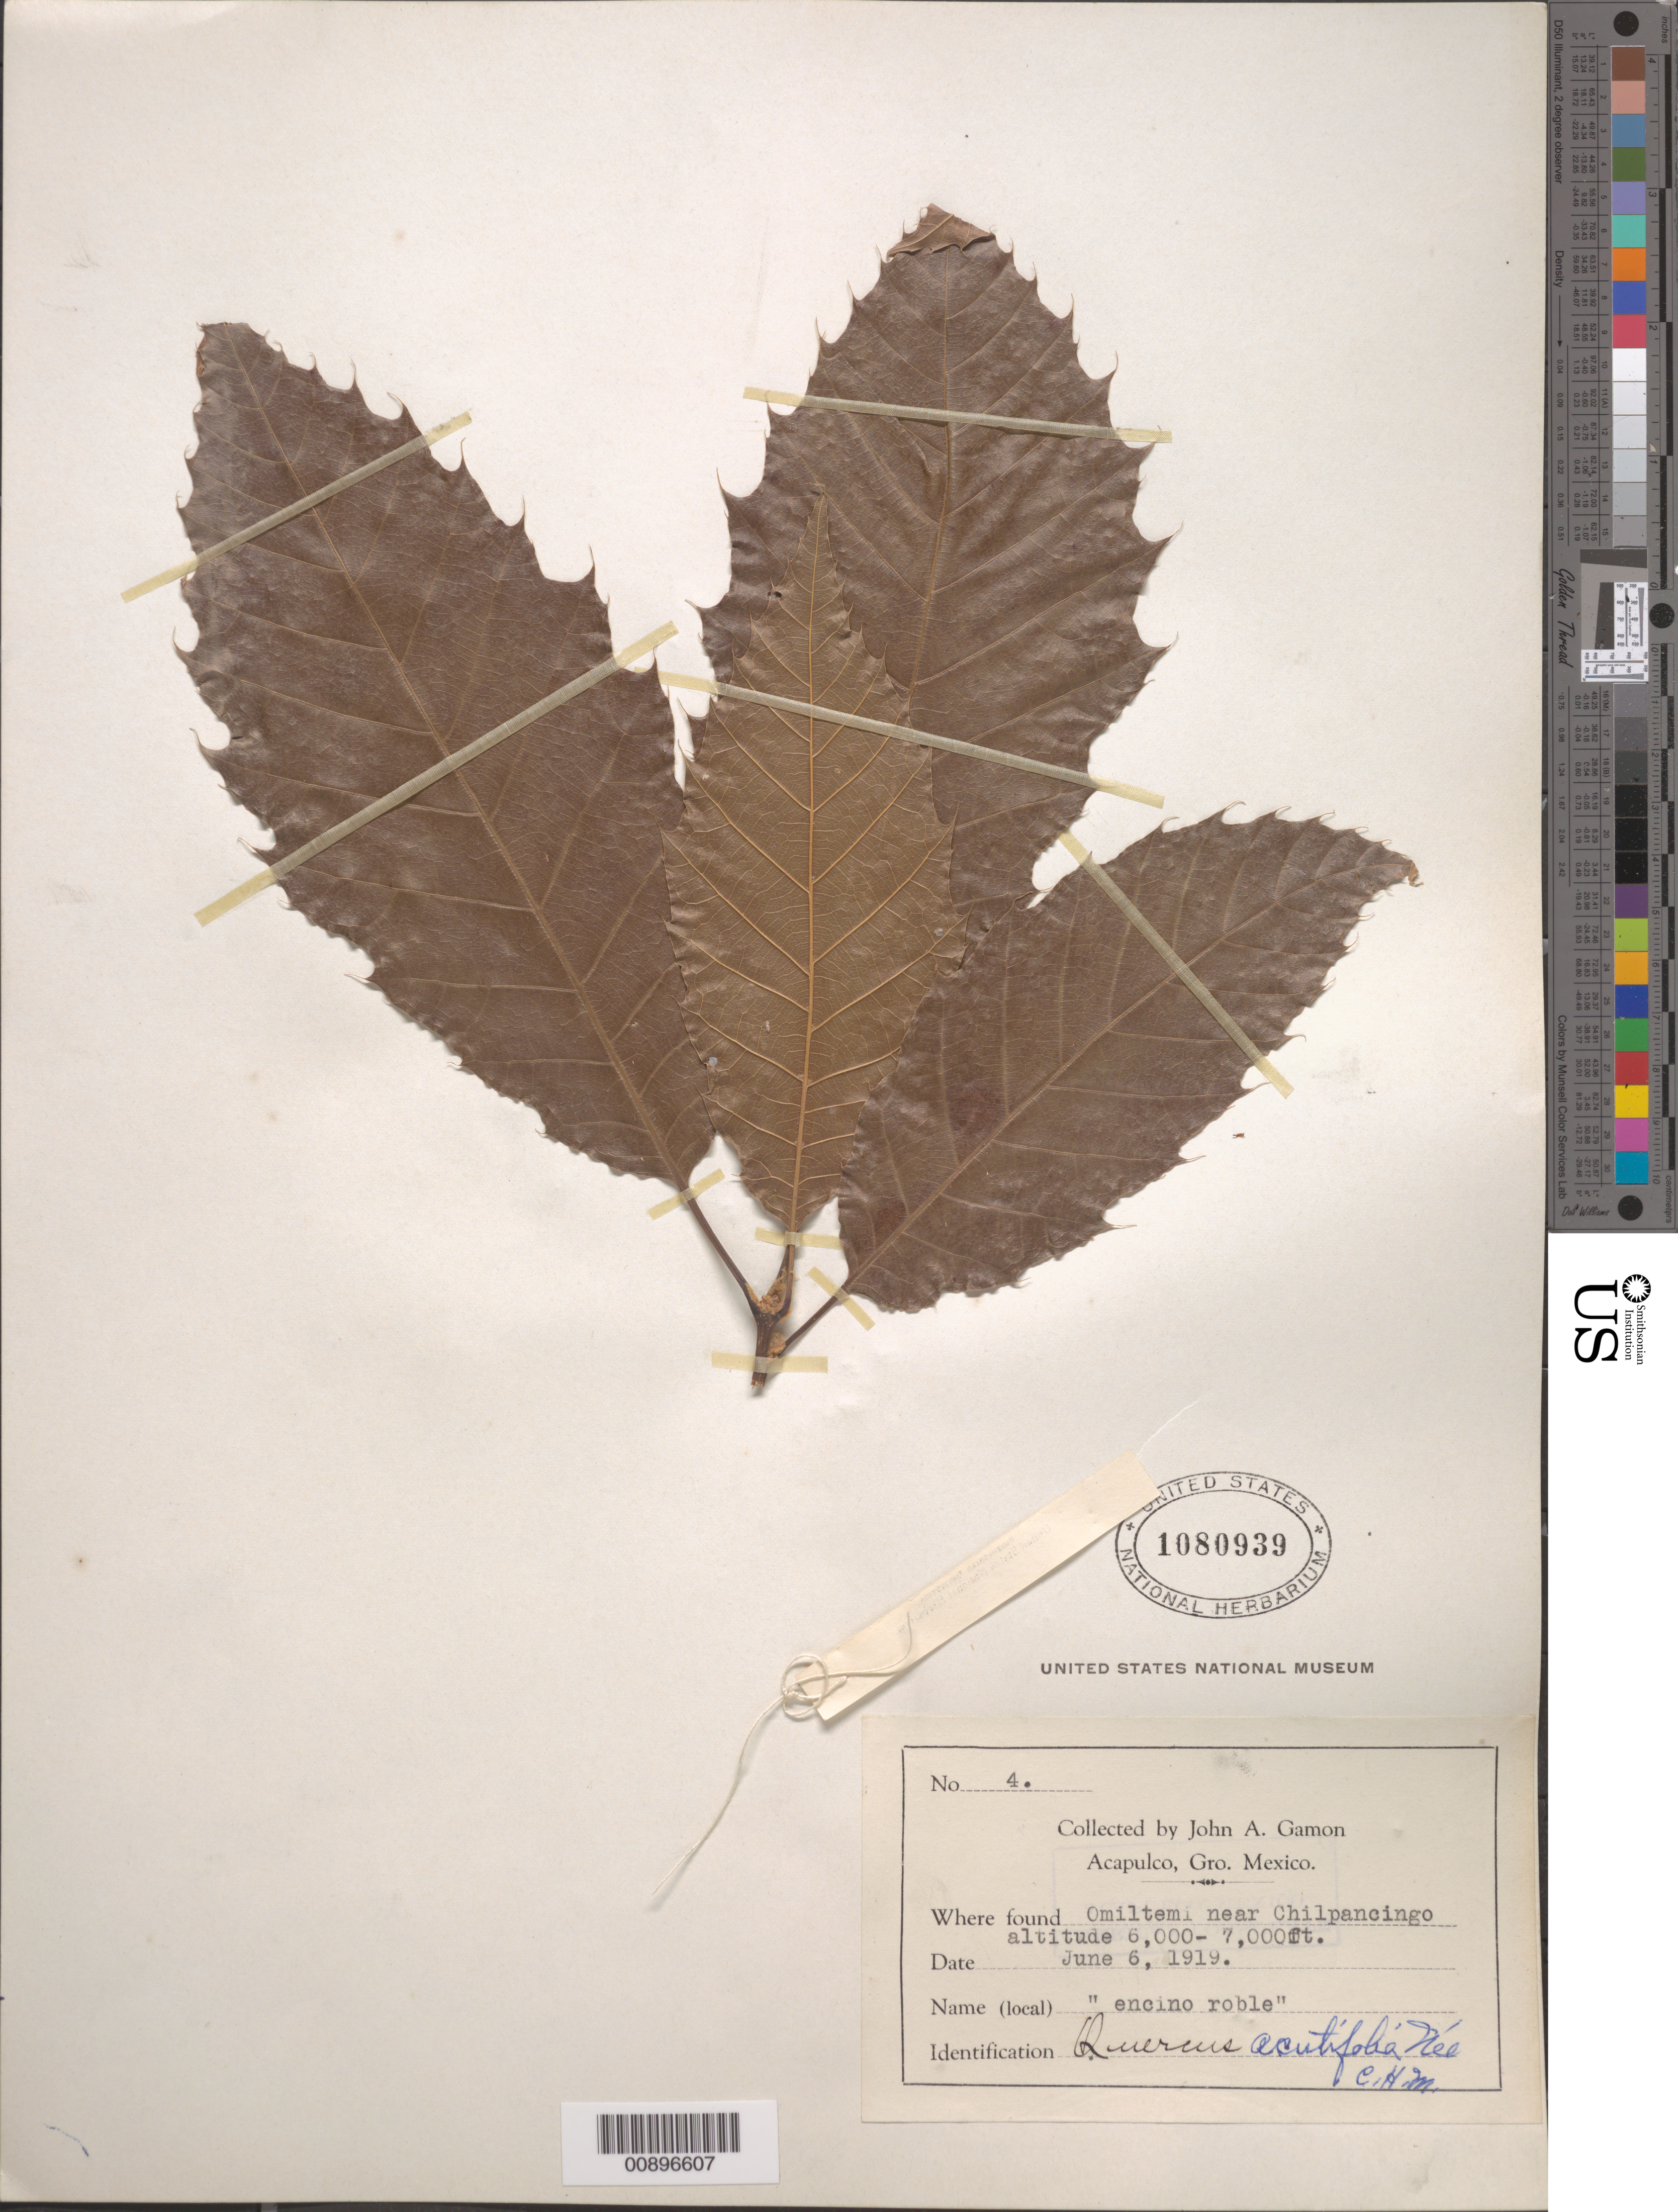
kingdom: Plantae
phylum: Tracheophyta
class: Magnoliopsida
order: Fagales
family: Fagaceae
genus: Quercus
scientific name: Quercus acutifolia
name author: Née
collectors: J. Gamon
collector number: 4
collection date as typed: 06 Jun 1919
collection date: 1919-06-06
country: Mexico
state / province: Guerrero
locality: Omiltemi near Chilpancingo, Guerrero.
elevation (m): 1829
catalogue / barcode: US 1080939